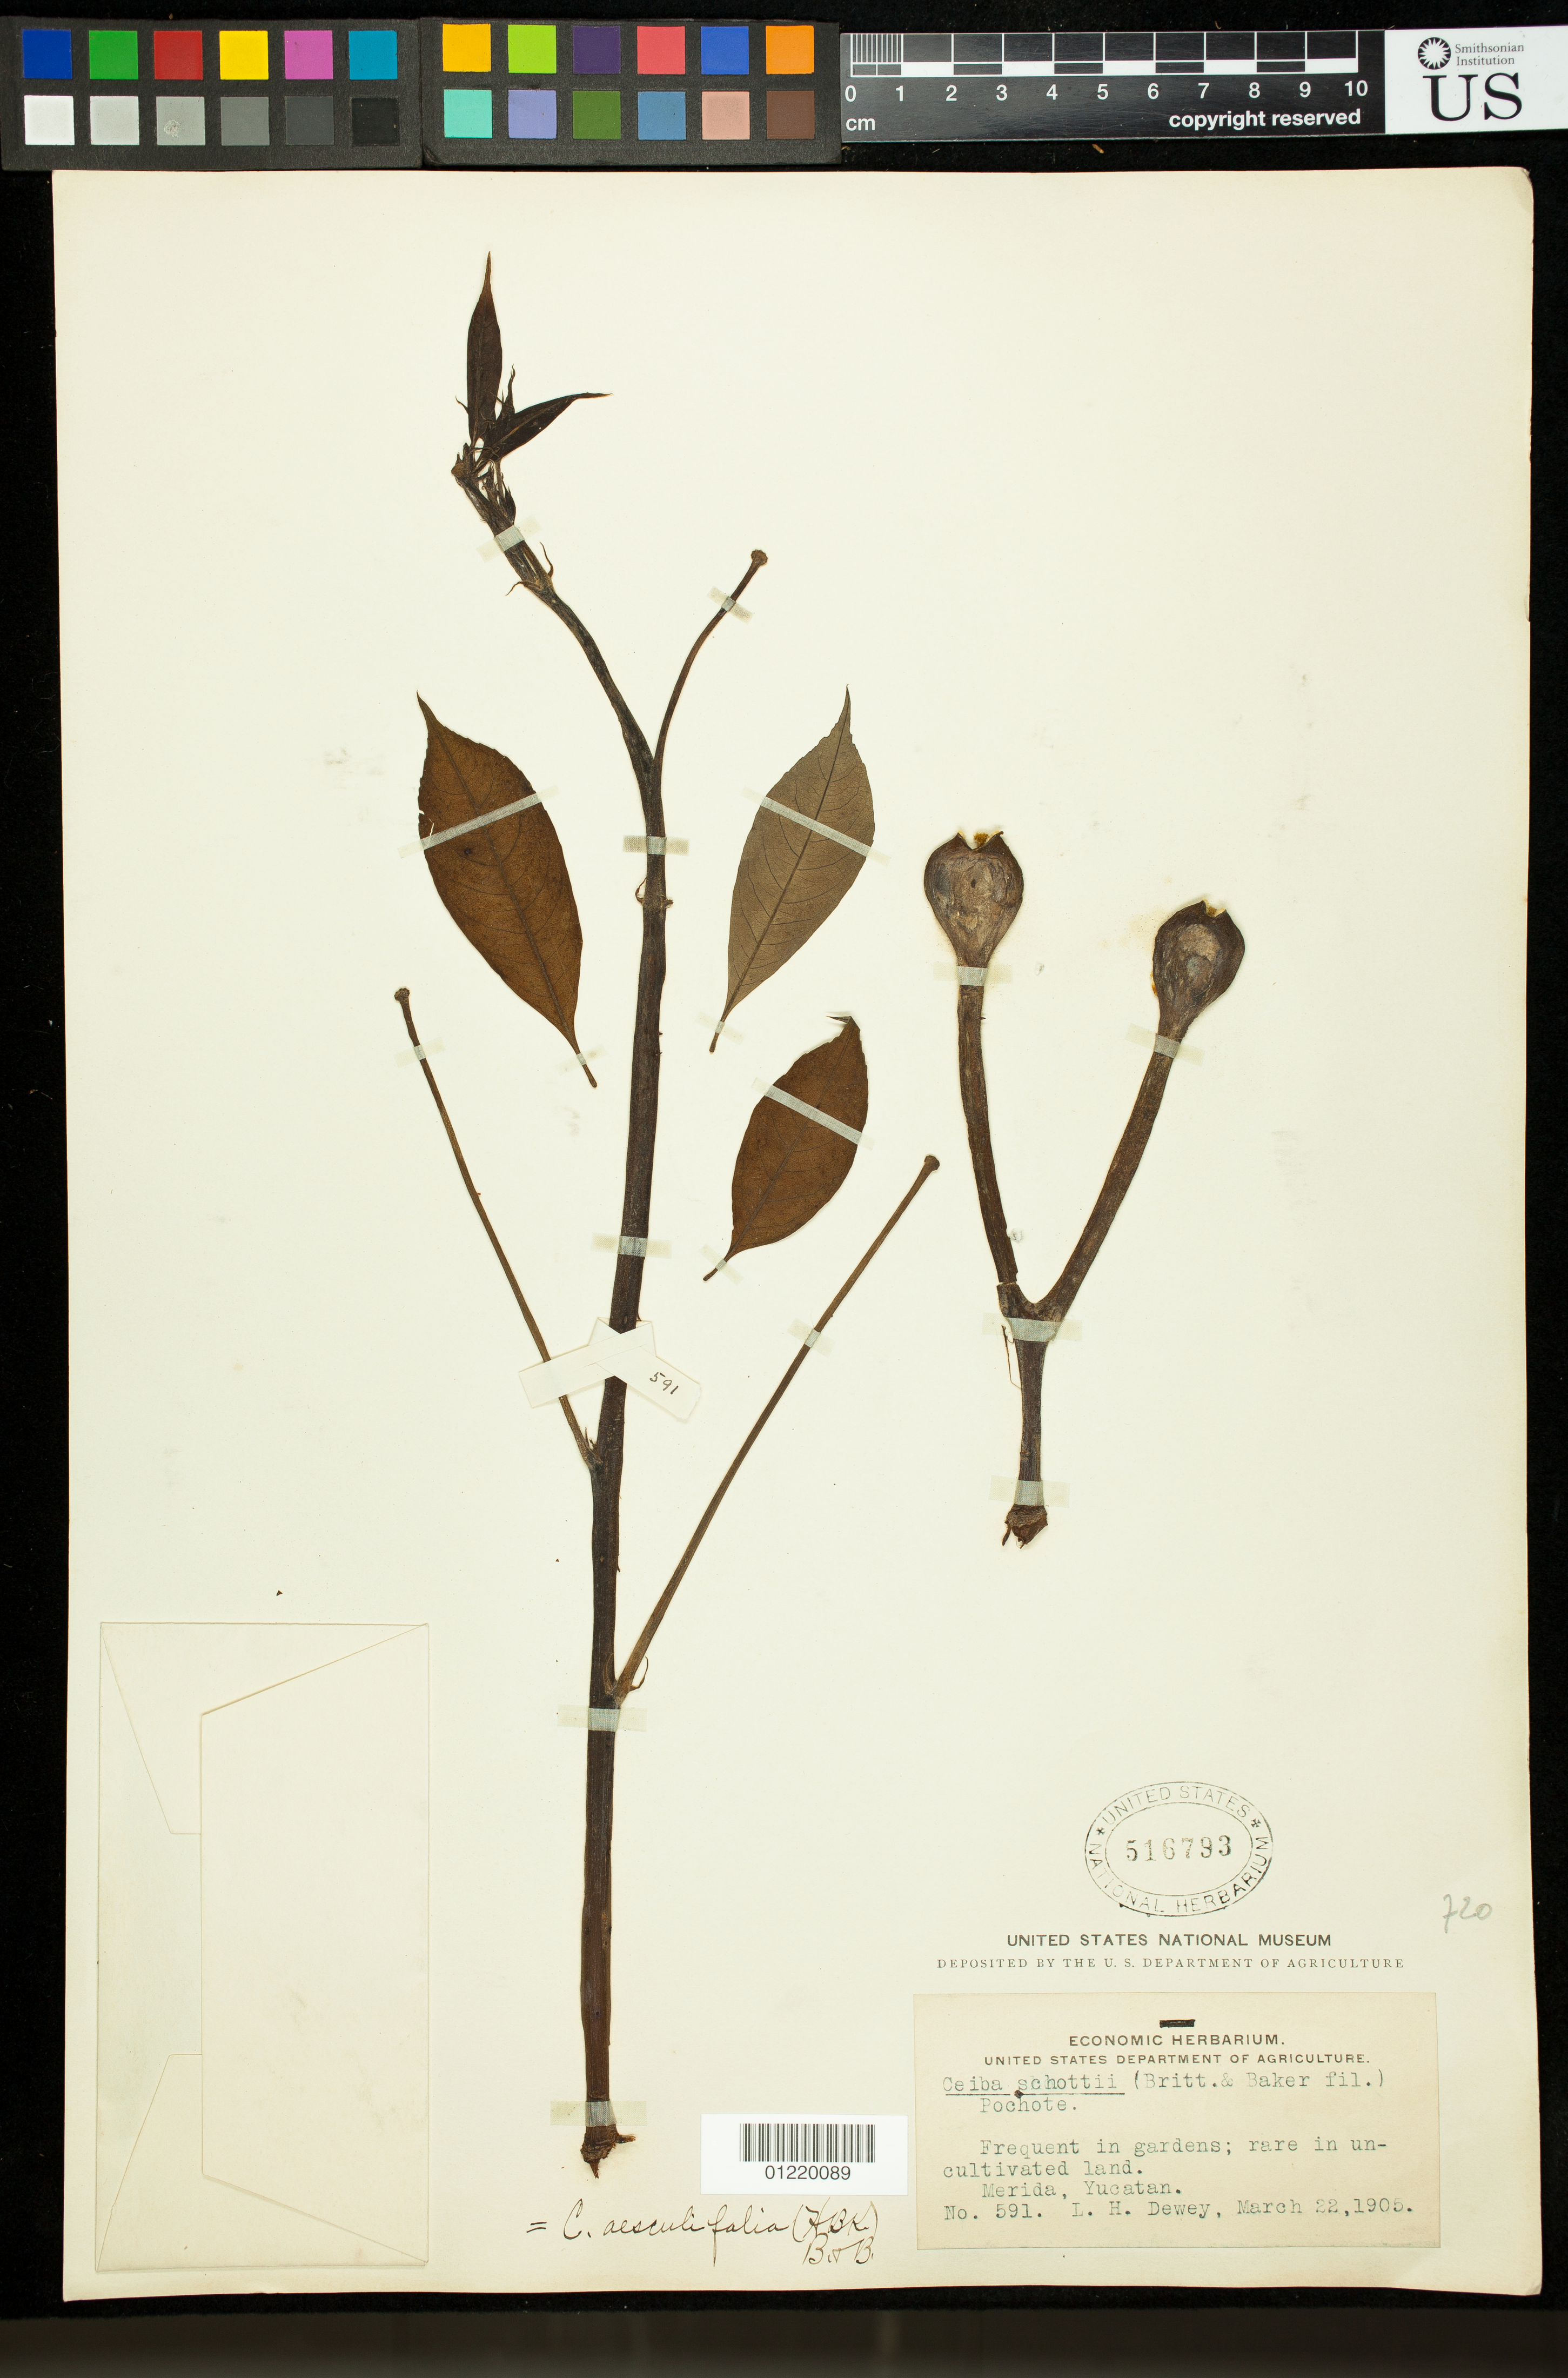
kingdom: Plantae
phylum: Tracheophyta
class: Magnoliopsida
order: Malvales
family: Malvaceae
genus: Ceiba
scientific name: Ceiba aesculifolia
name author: (Kunth) Britten & Baker f.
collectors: L. H. Dewey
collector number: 591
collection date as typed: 3/22/1905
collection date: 1905-03-22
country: Mexico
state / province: Yucatán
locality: Merida, Yucatan. Frequent in gardens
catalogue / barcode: US 516793